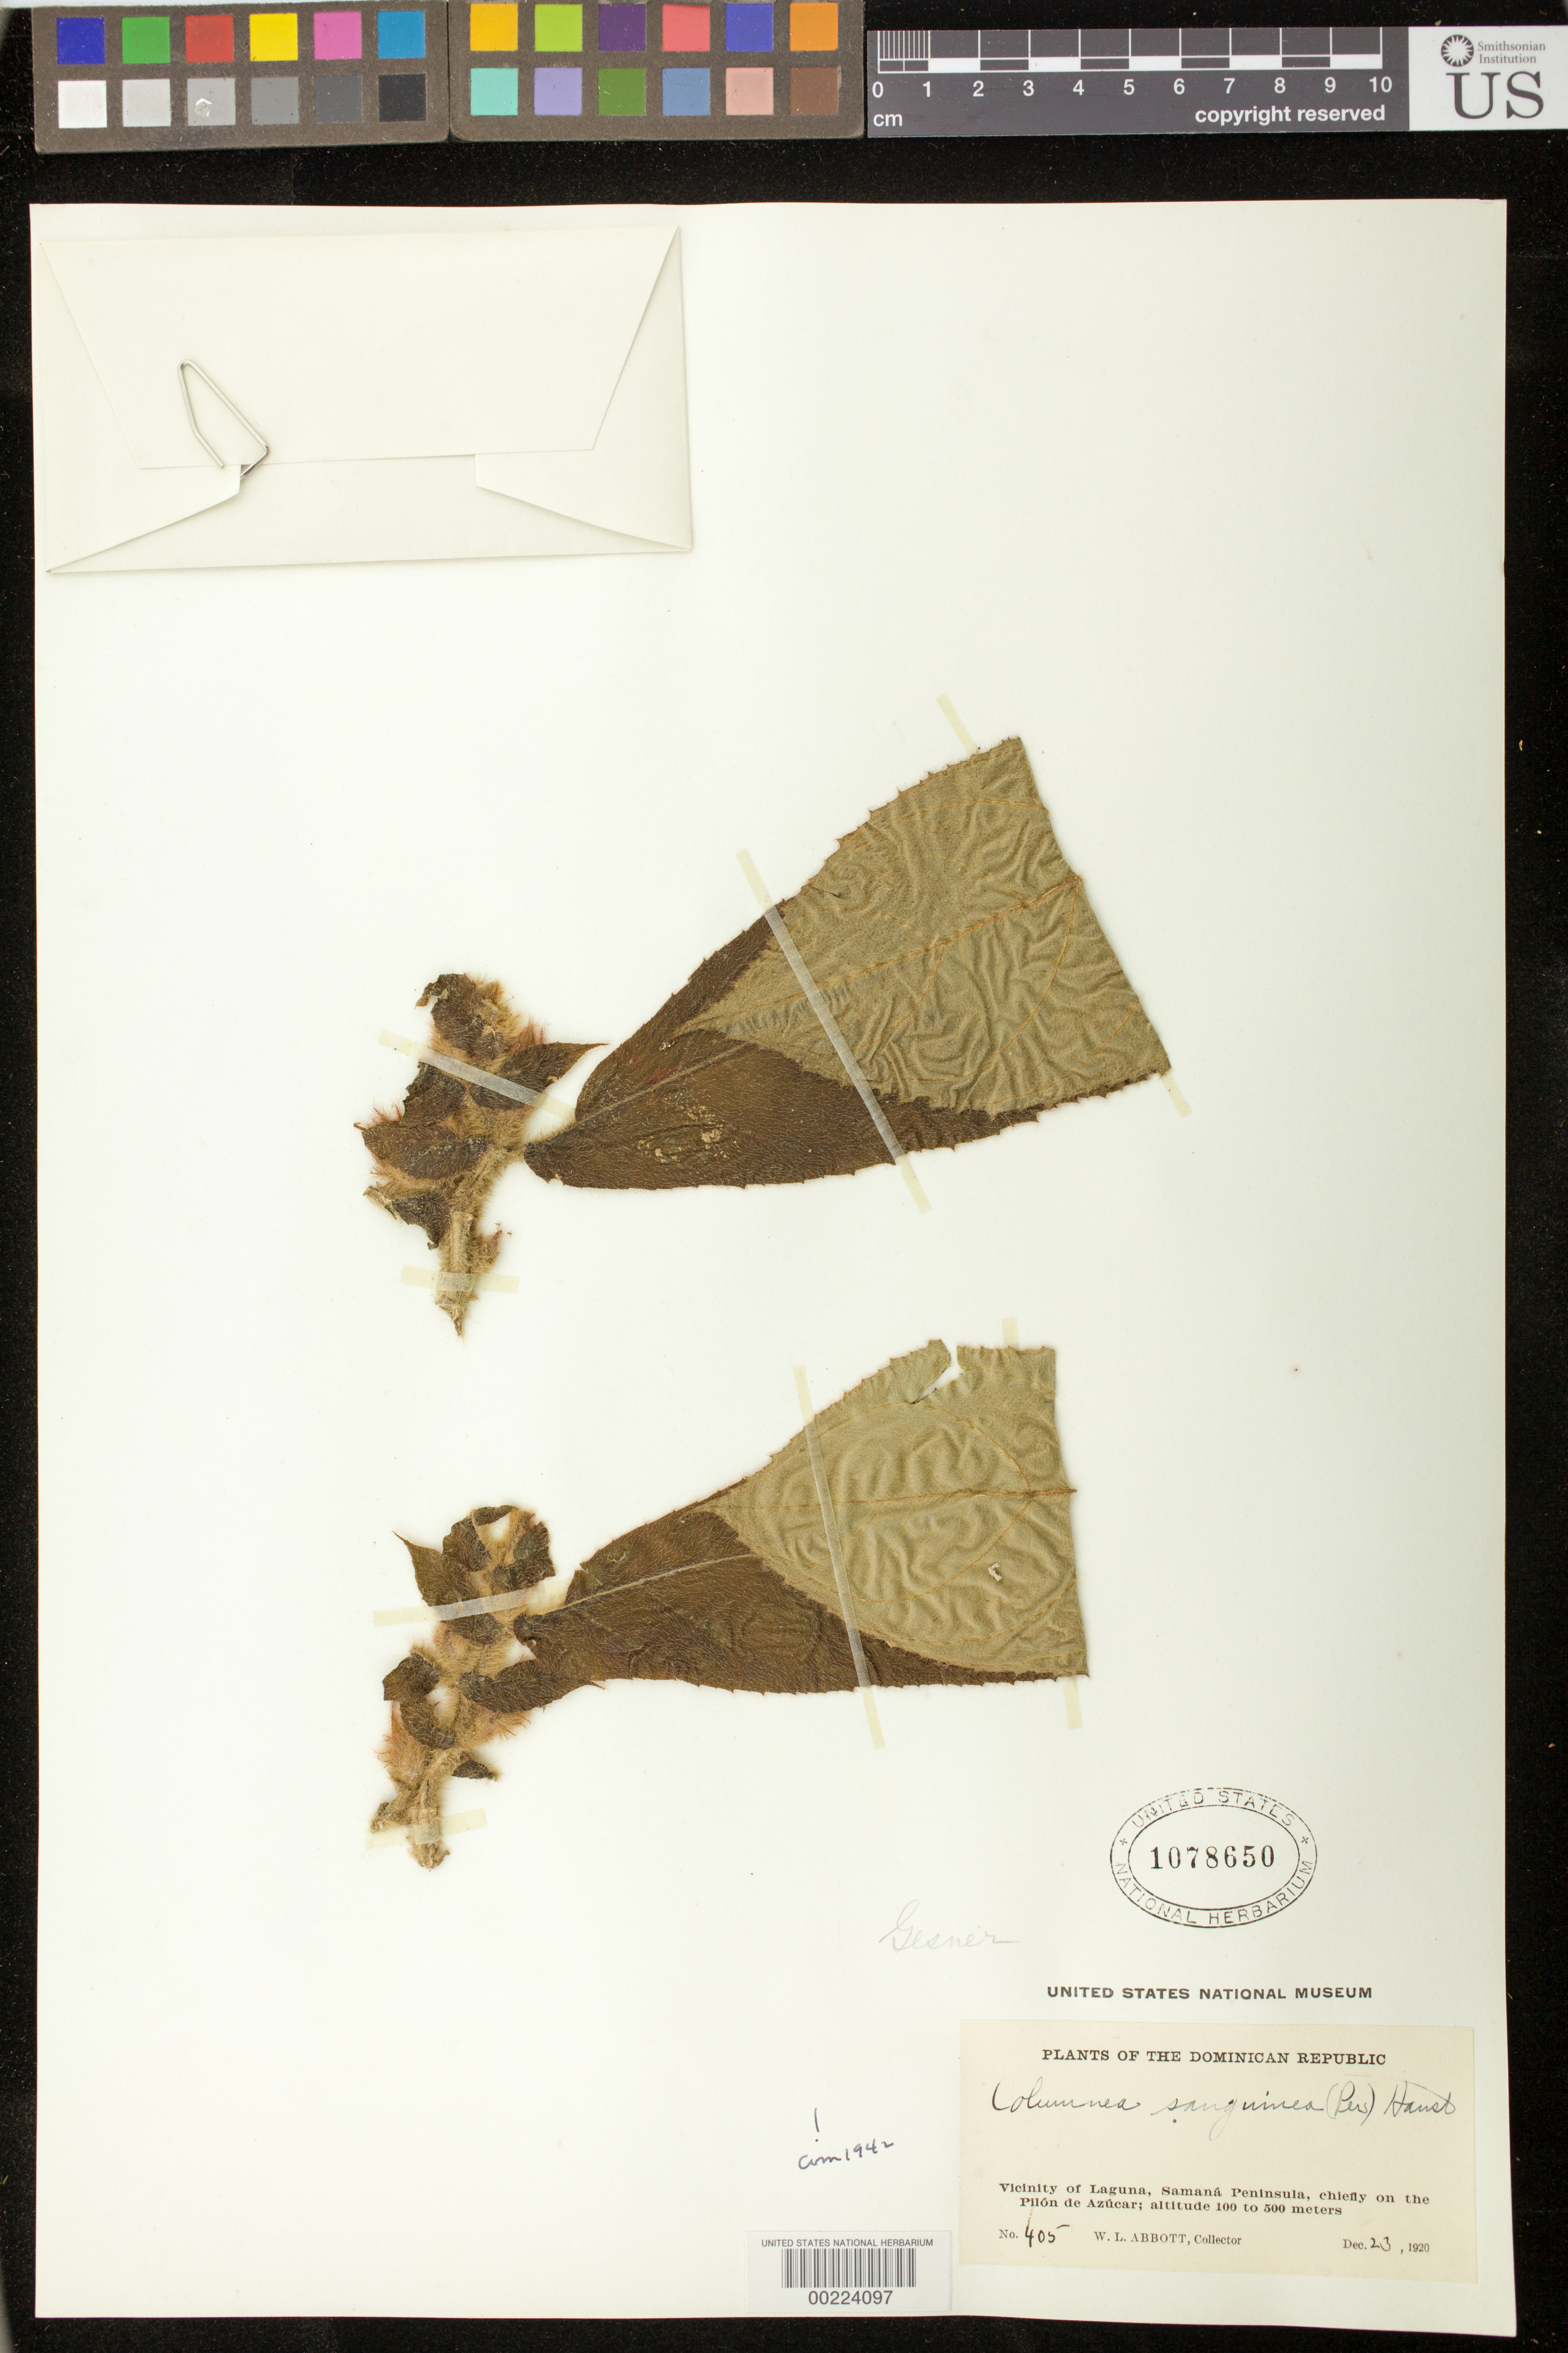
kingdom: Plantae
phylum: Tracheophyta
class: Magnoliopsida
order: Lamiales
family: Gesneriaceae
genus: Columnea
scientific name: Columnea sanguinea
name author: (Pers.) Hanst.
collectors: W. L. Abbott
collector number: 405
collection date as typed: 23 Dec 1920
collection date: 1920-12-23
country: Dominican Republic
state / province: Samaná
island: Hispaniola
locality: Vicinity of Laguna, Samana peninsula, chiefly on the Pilon de Azucar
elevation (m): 100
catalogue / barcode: US 1078650